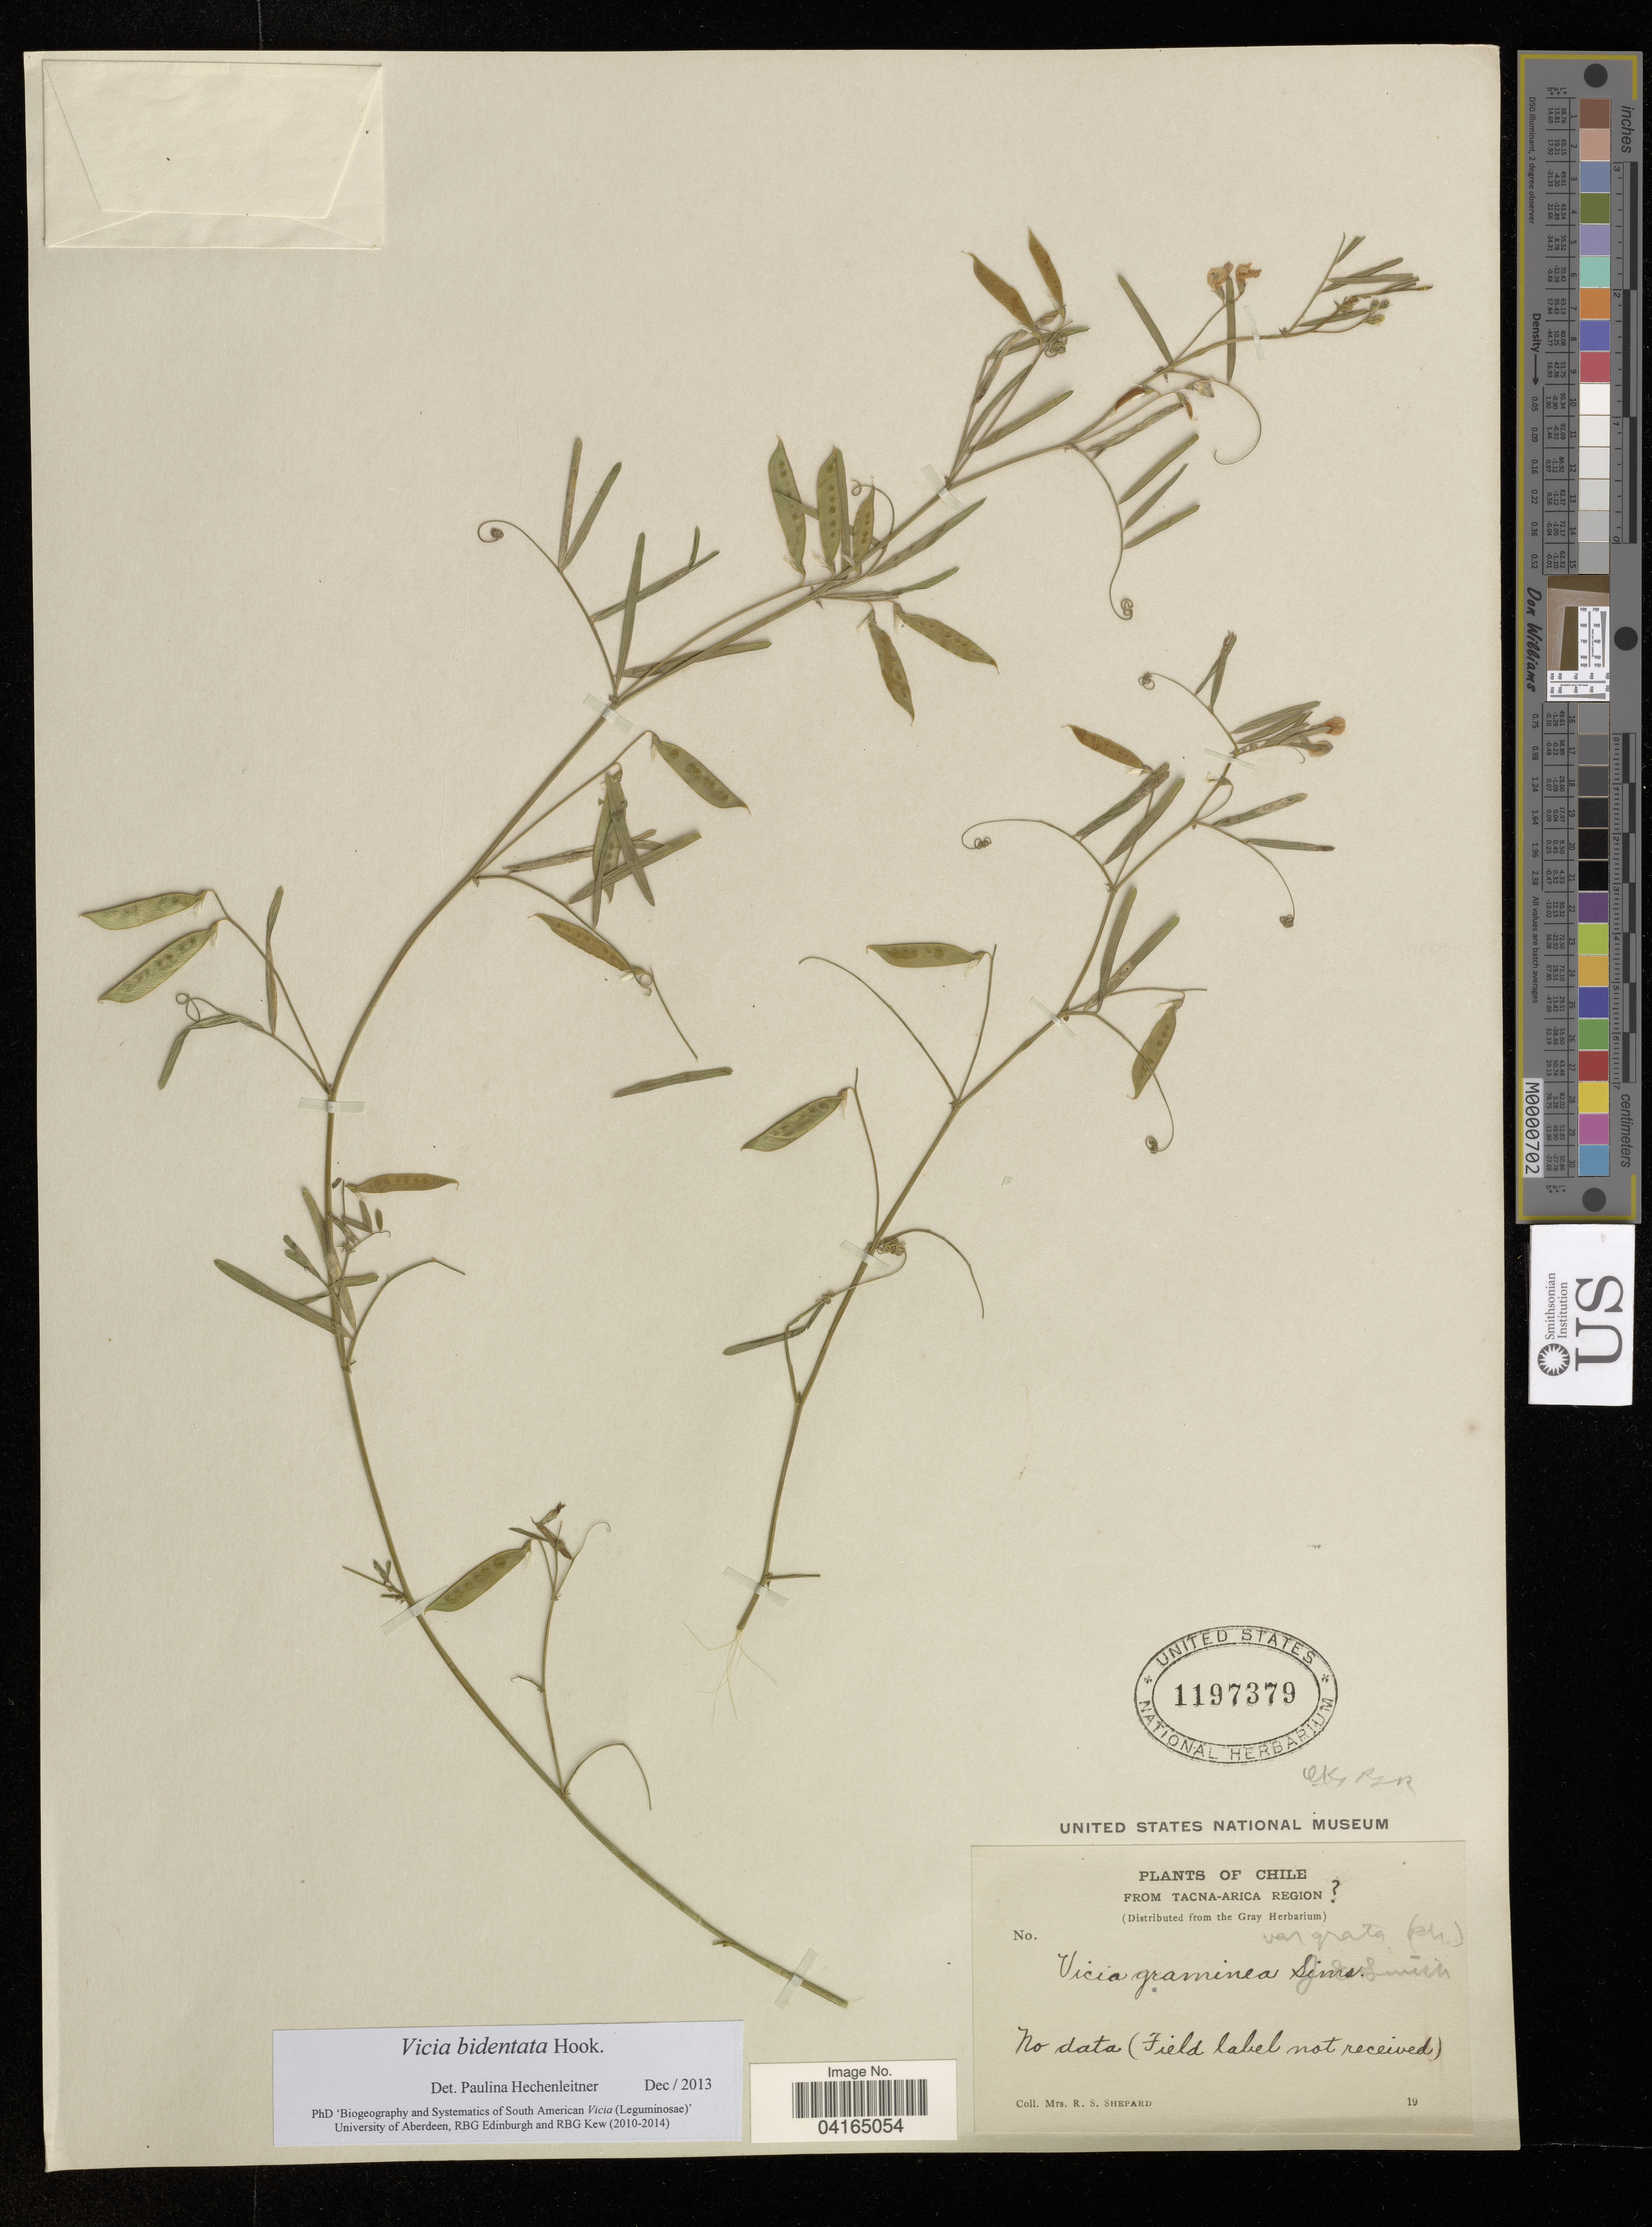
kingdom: Plantae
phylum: Tracheophyta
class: Magnoliopsida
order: Fabales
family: Fabaceae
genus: Vicia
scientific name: Vicia bidentata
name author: Hook.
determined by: Hechenleitner, Paulina, RBG Edinburgh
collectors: R. Shepard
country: Chile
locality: From Tacna-Arica Region?.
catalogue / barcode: US 1197379